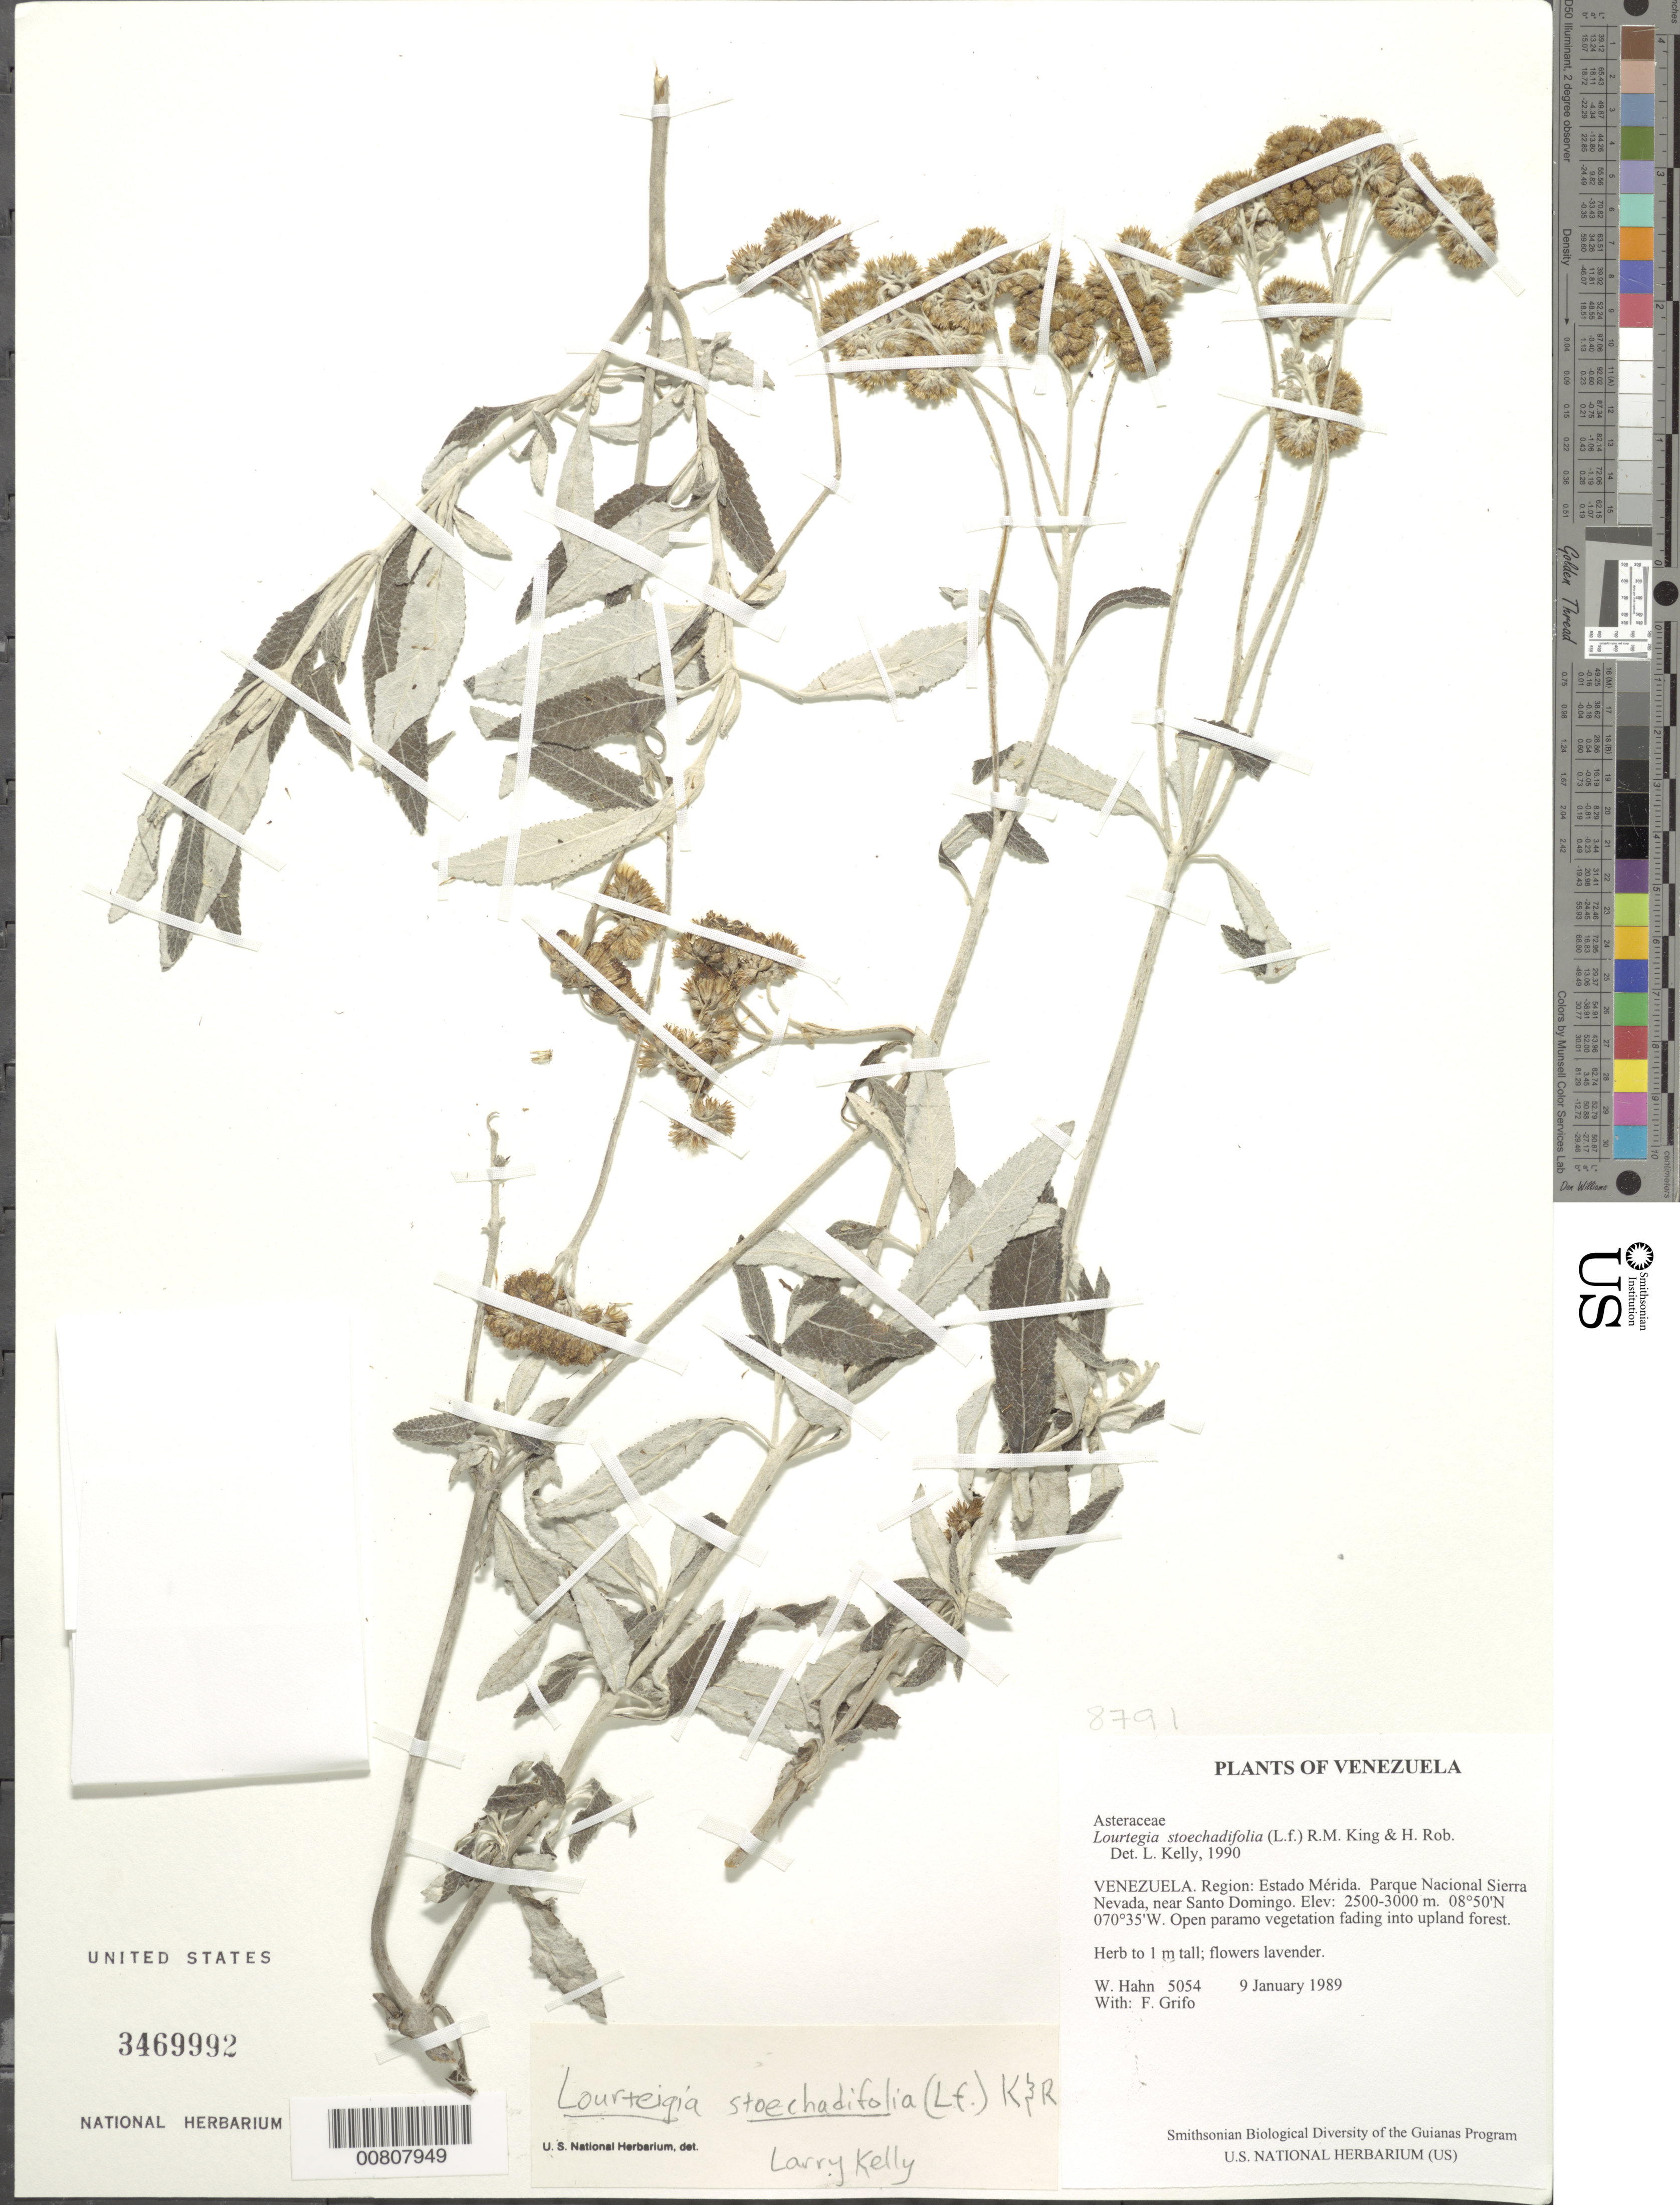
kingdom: Plantae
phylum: Tracheophyta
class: Magnoliopsida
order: Asterales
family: Asteraceae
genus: Lourteigia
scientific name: Lourteigia stoechadifolia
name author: (L. f.) R.M. King & H. Rob.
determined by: Kelly, L. M., (US), NMNH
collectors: W. Hahn & F. Grifo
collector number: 5054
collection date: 1989-01-09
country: Venezuela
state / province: Mérida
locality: Parque Nacional Sierra Nevada, near Santo Domingo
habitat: Open paramo vegetation fading into upland forest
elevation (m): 2500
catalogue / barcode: US 3469992